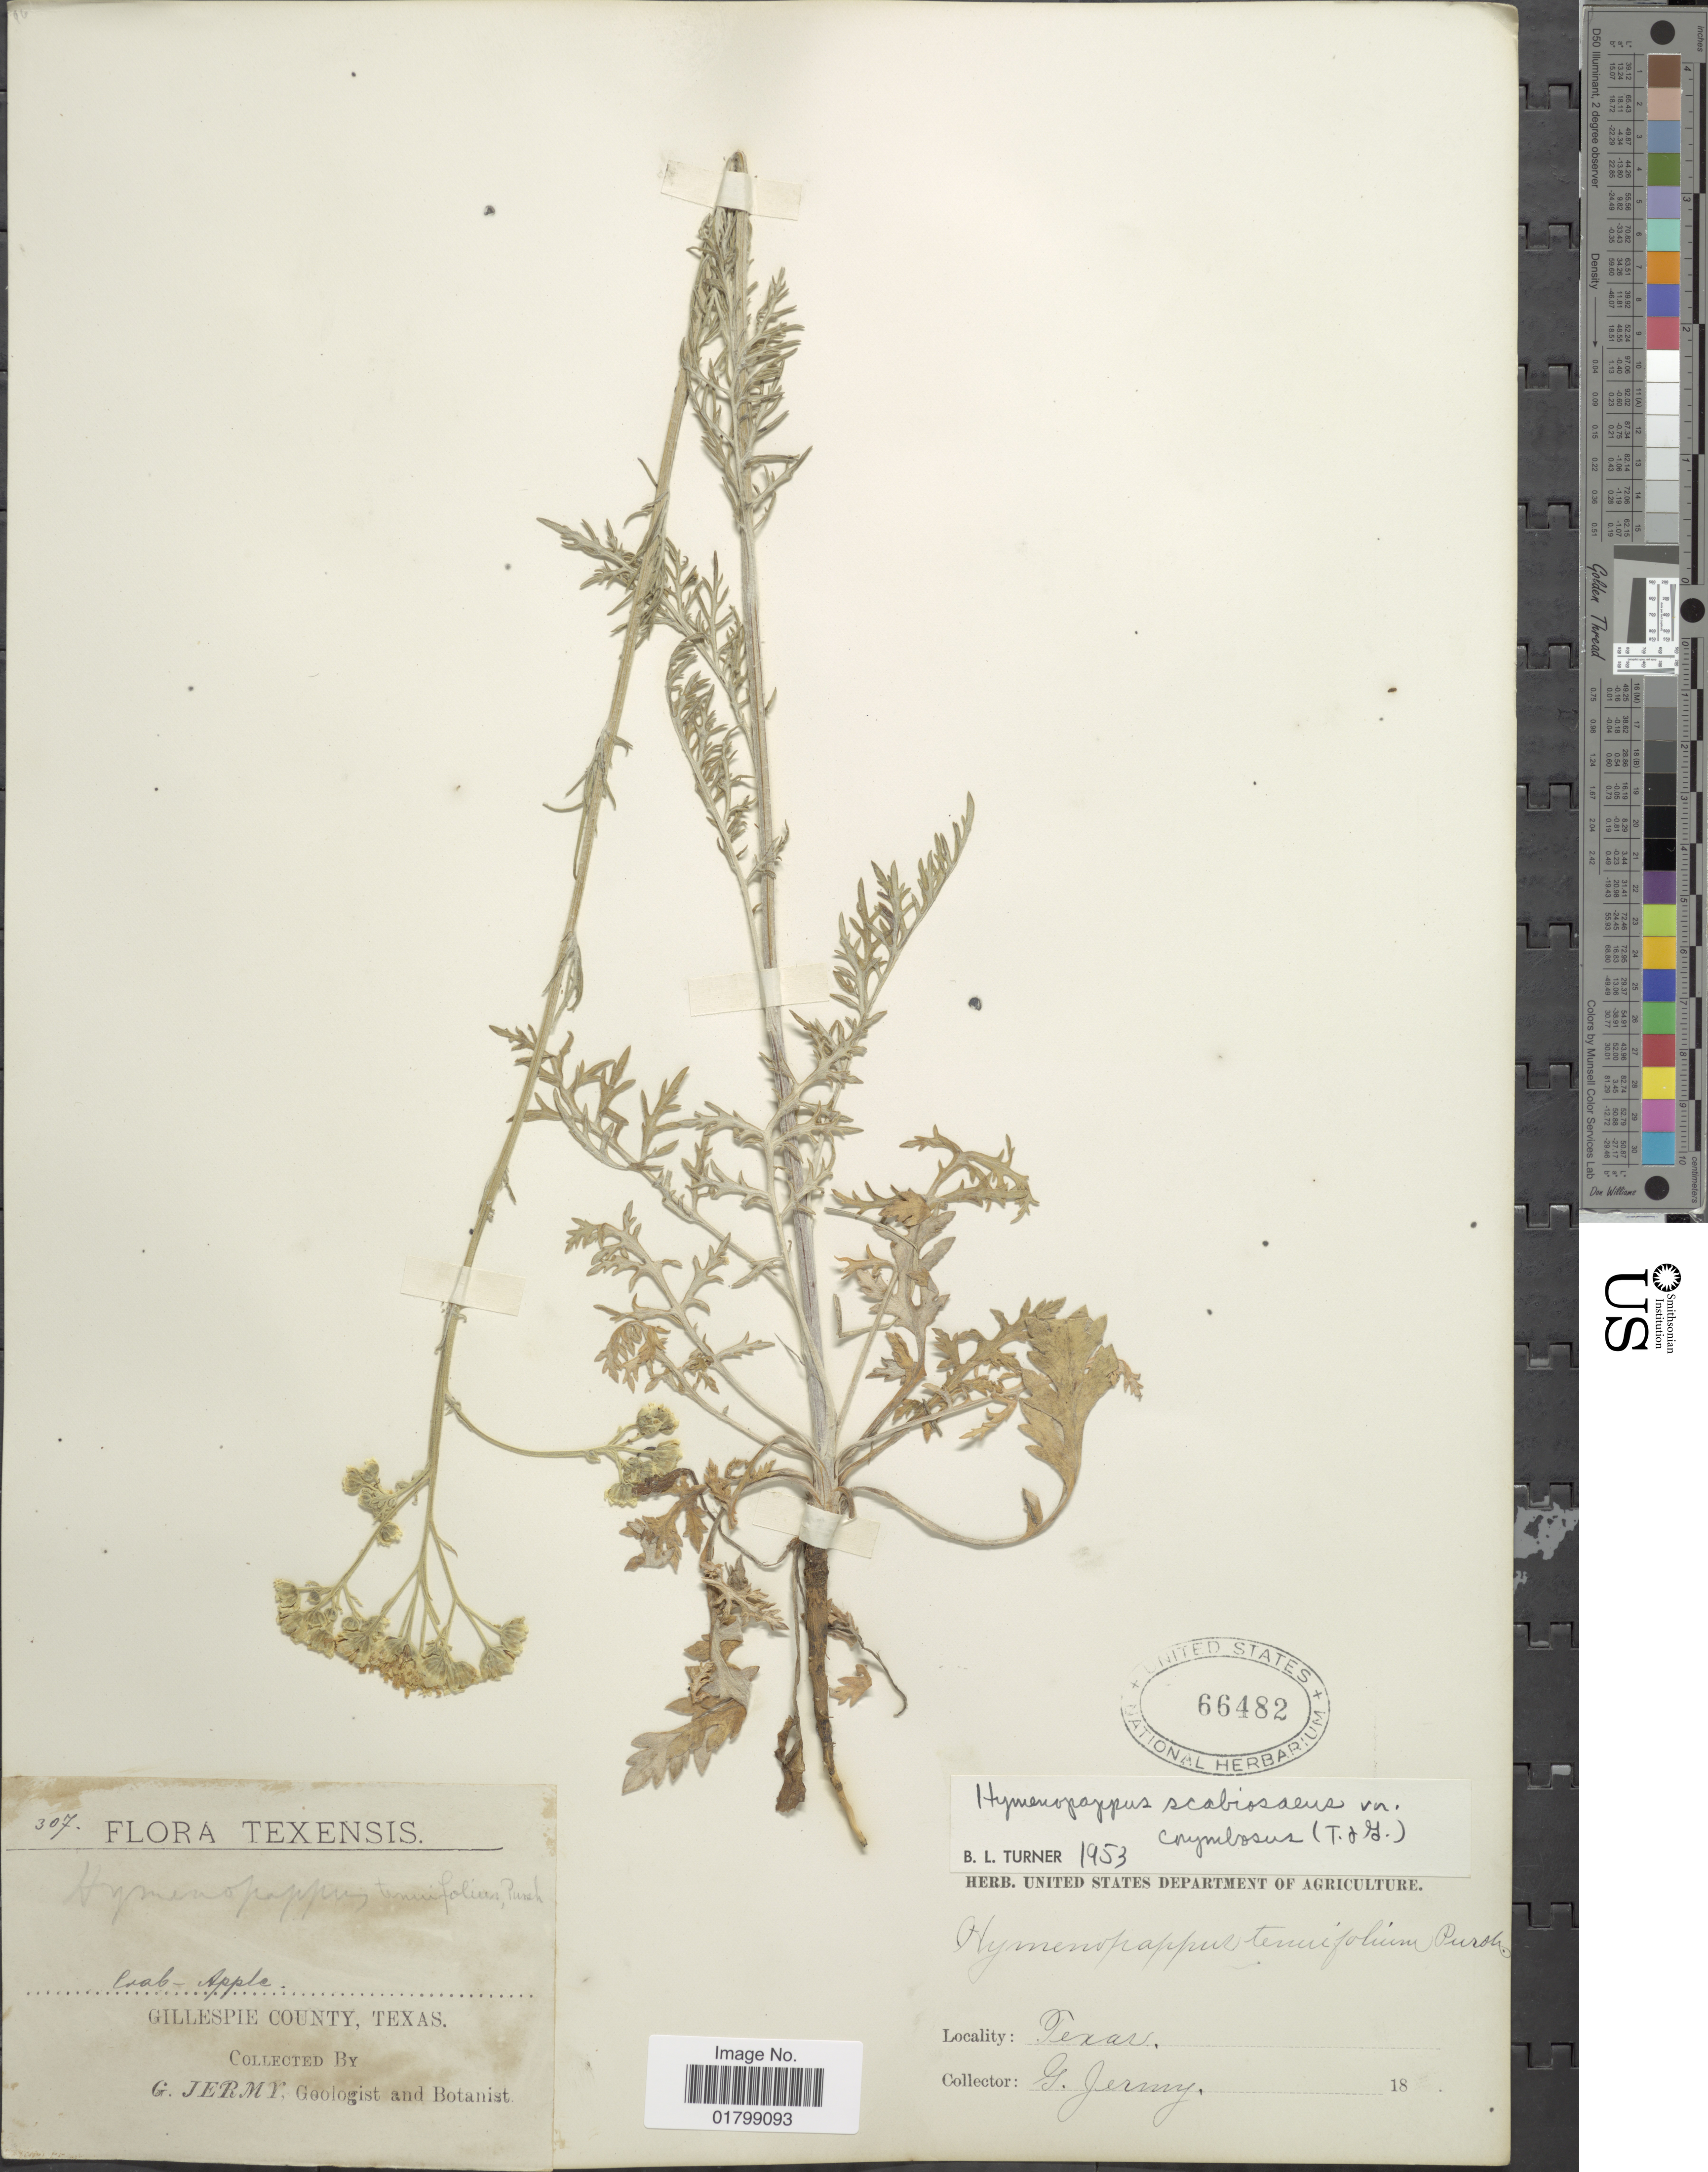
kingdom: Plantae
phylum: Tracheophyta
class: Magnoliopsida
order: Asterales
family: Asteraceae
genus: Hymenopappus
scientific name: Hymenopappus scabiosaeus var. corymbosus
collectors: G. Jermy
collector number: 307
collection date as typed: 18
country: United States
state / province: Texas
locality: Gillespie County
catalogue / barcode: US 66482